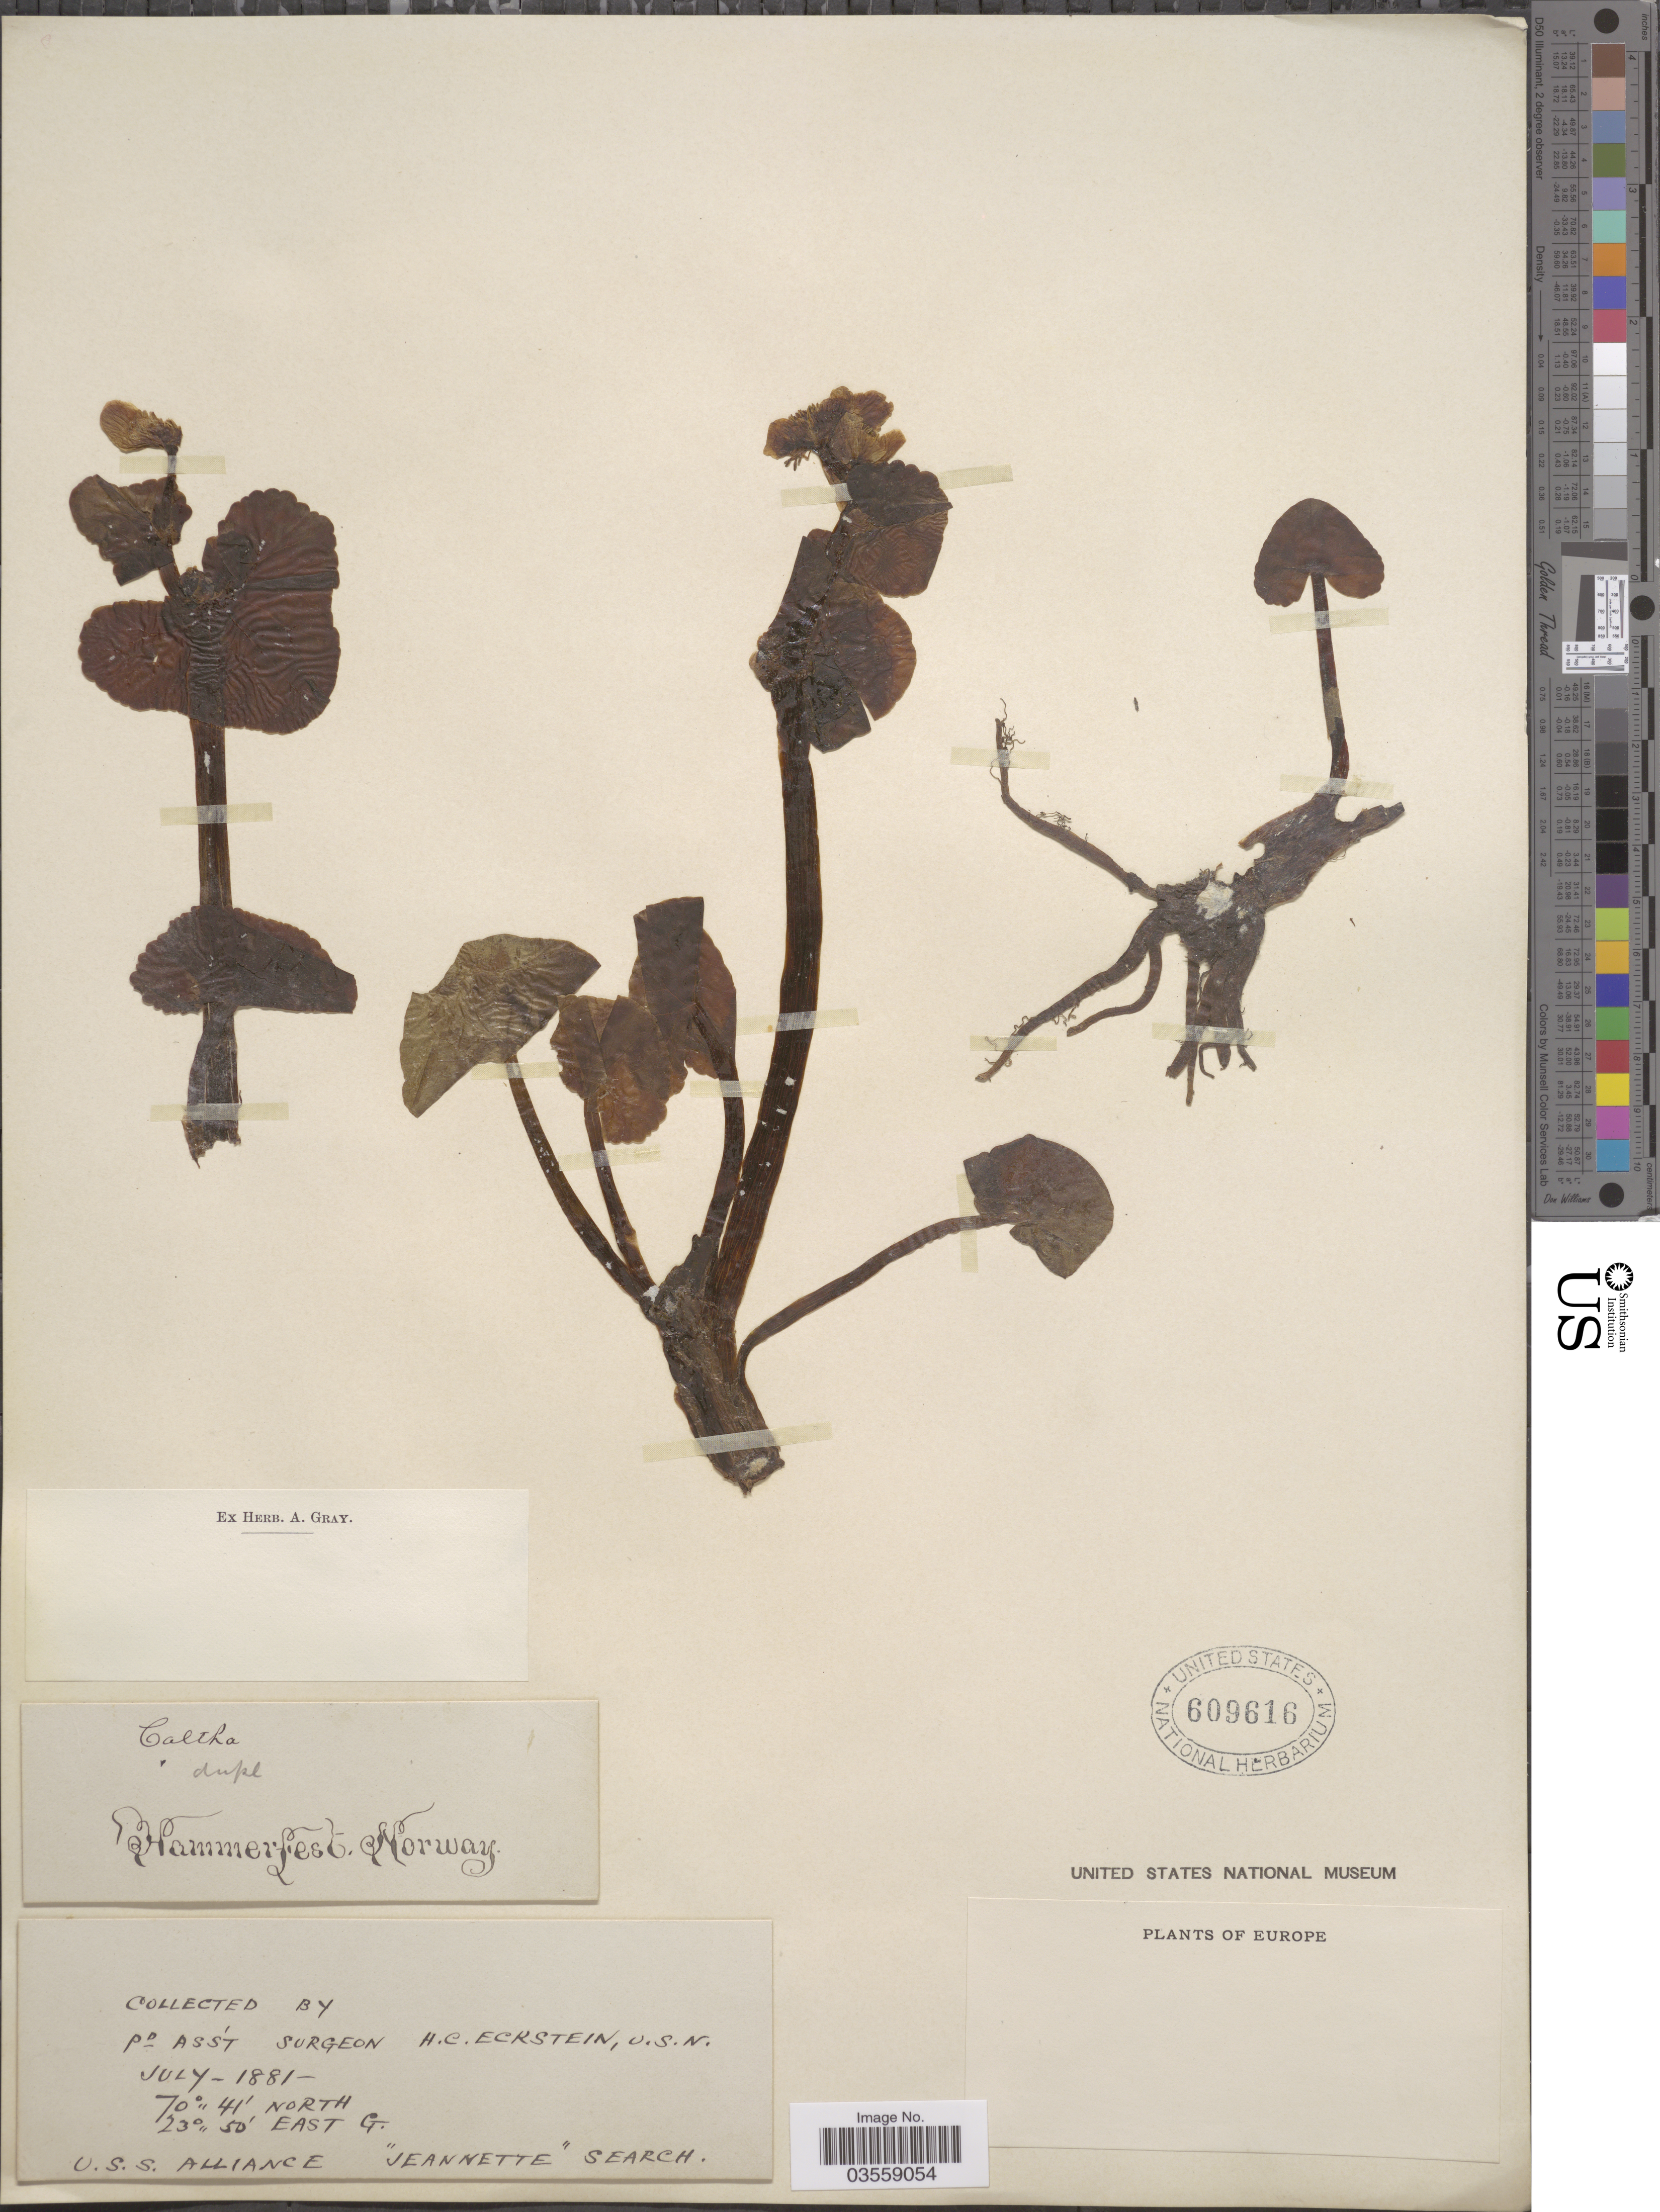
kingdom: Plantae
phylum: Tracheophyta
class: Magnoliopsida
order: Ranunculales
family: Ranunculaceae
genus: Caltha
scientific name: Caltha palustris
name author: L.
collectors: H. Eckstein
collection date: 1881-07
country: Norway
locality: Hammerfest.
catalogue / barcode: US 609616